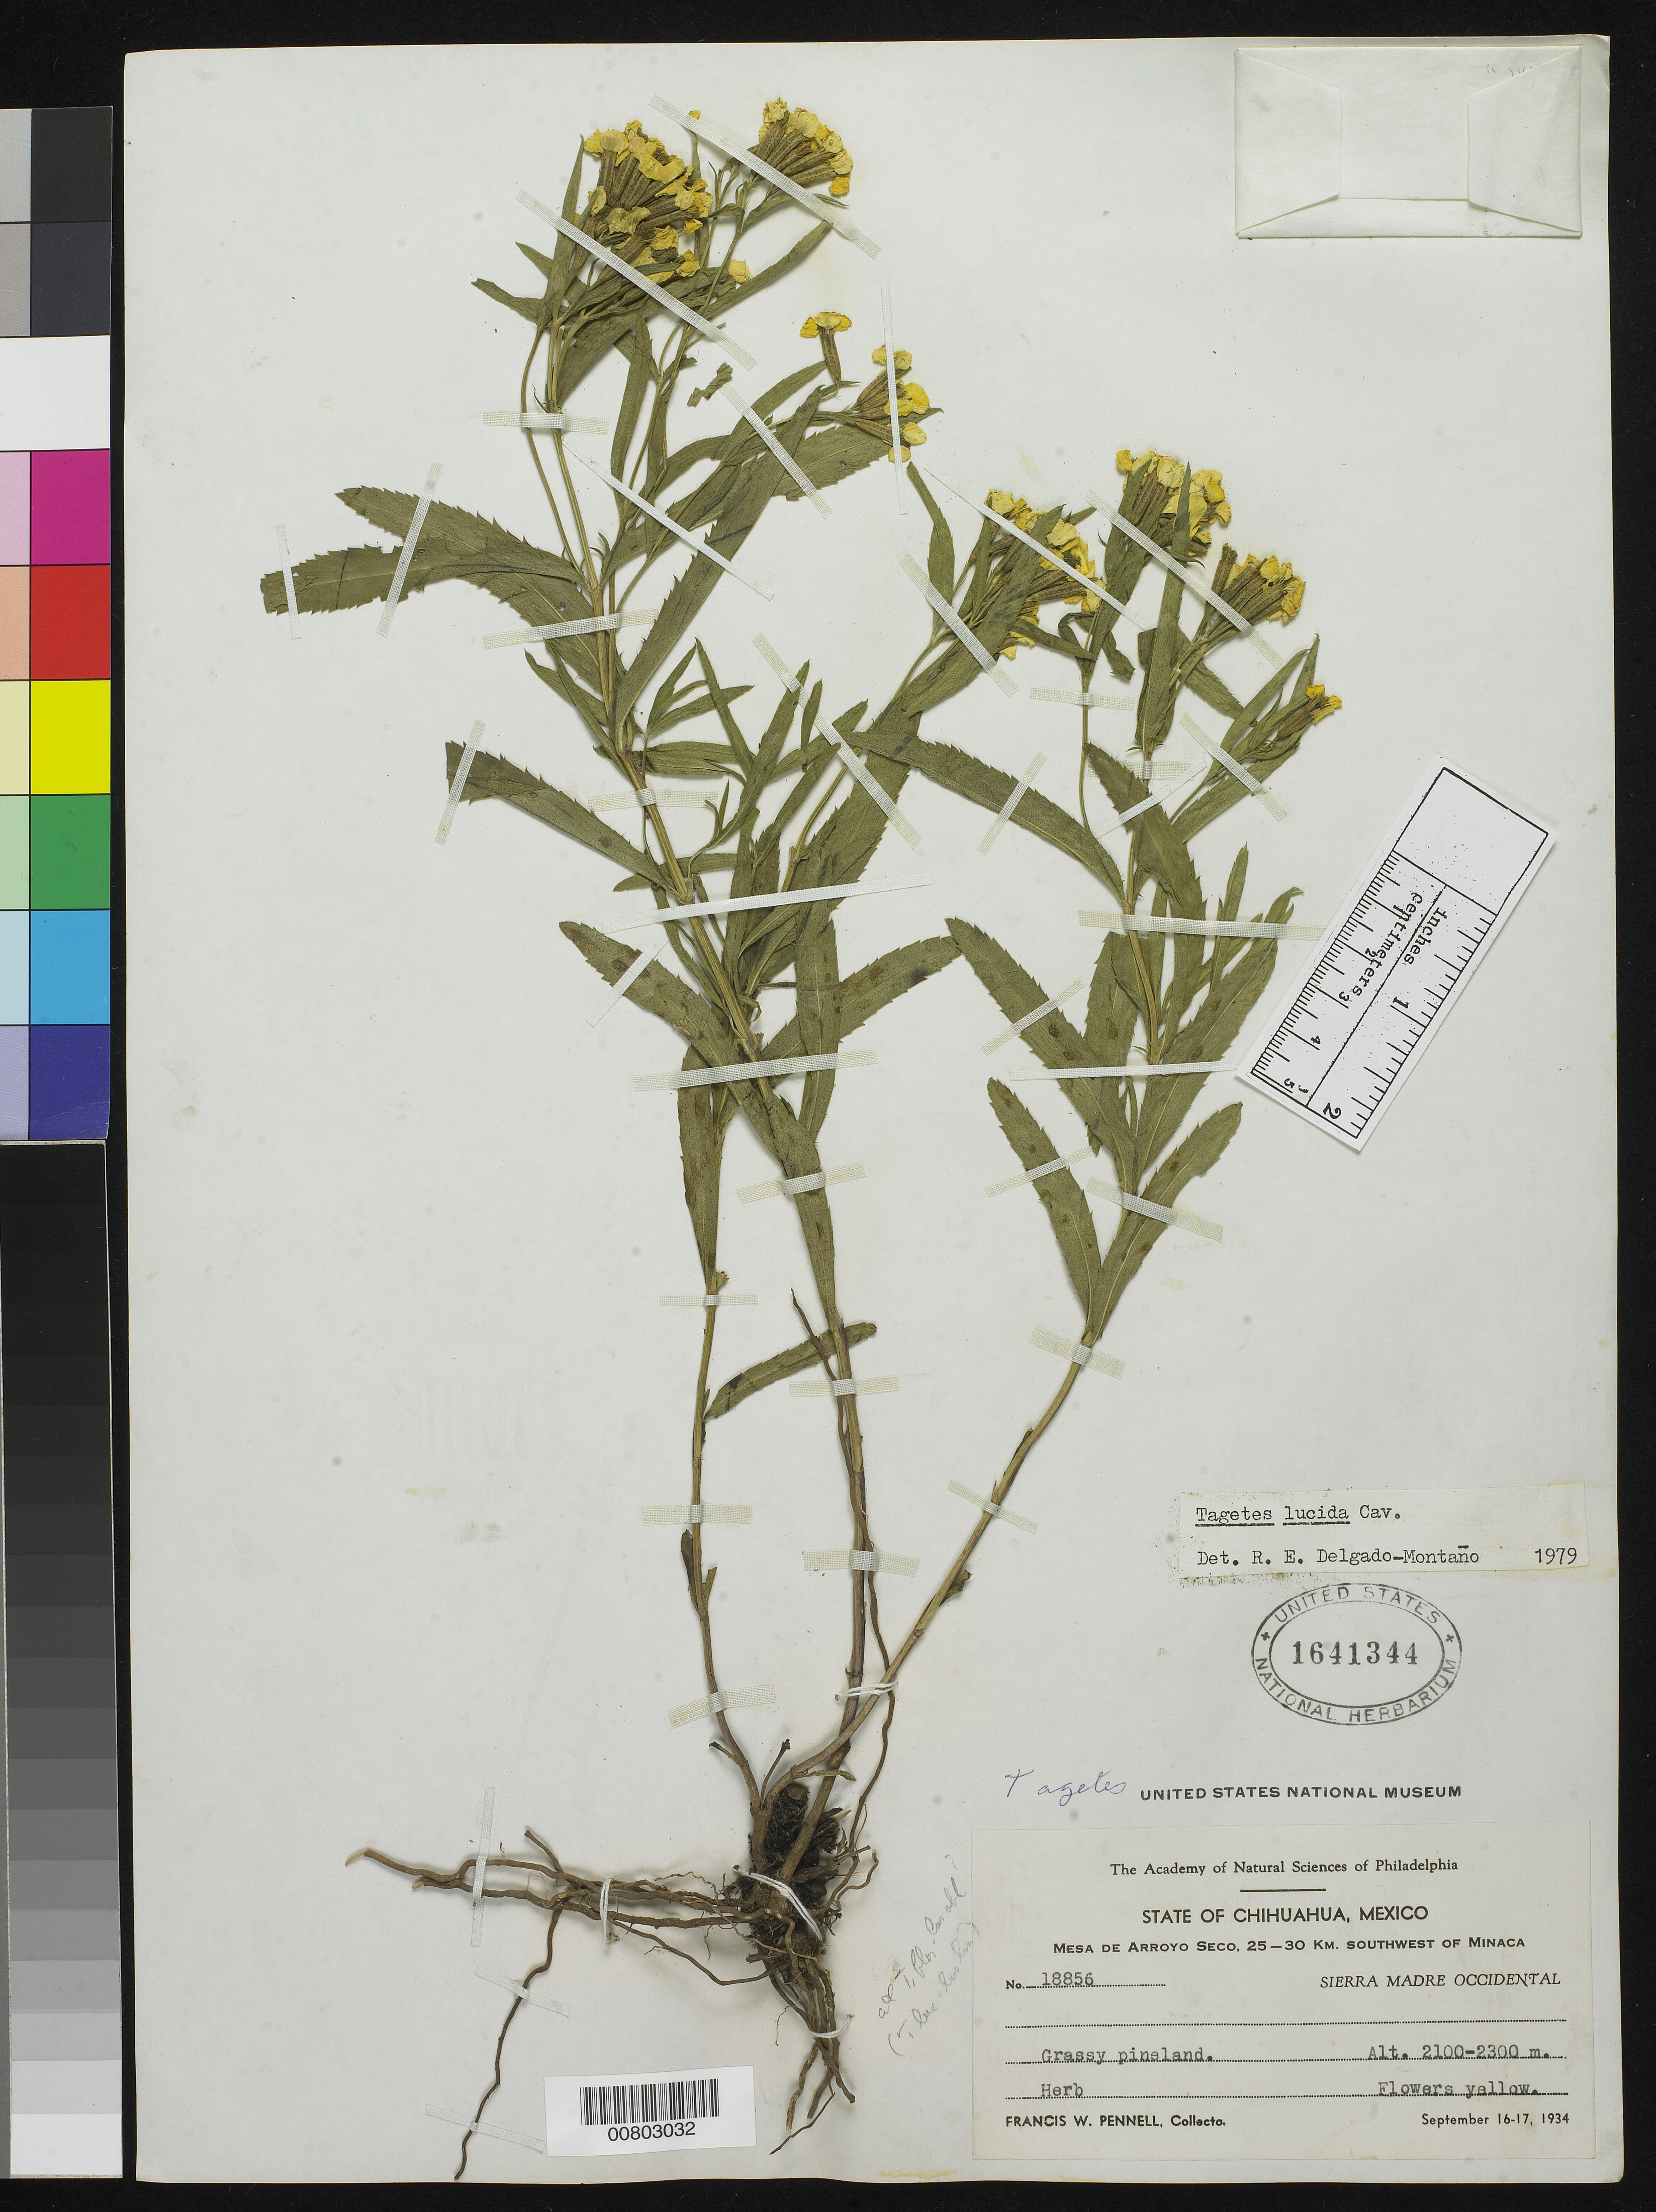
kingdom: Plantae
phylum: Tracheophyta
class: Magnoliopsida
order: Asterales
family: Asteraceae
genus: Tagetes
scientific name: Tagetes lucida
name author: Cav.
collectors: F. W. Pennell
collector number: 18856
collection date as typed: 16 Sep 1934 to 17 Sep 1934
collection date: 1934-09-16/1934-09-17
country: Mexico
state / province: Chihuahua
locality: Mesa de Arroyo Seco, 25-30km. Southwest of Miñaca, Chihuahua.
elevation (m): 2300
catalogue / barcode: US 1641344